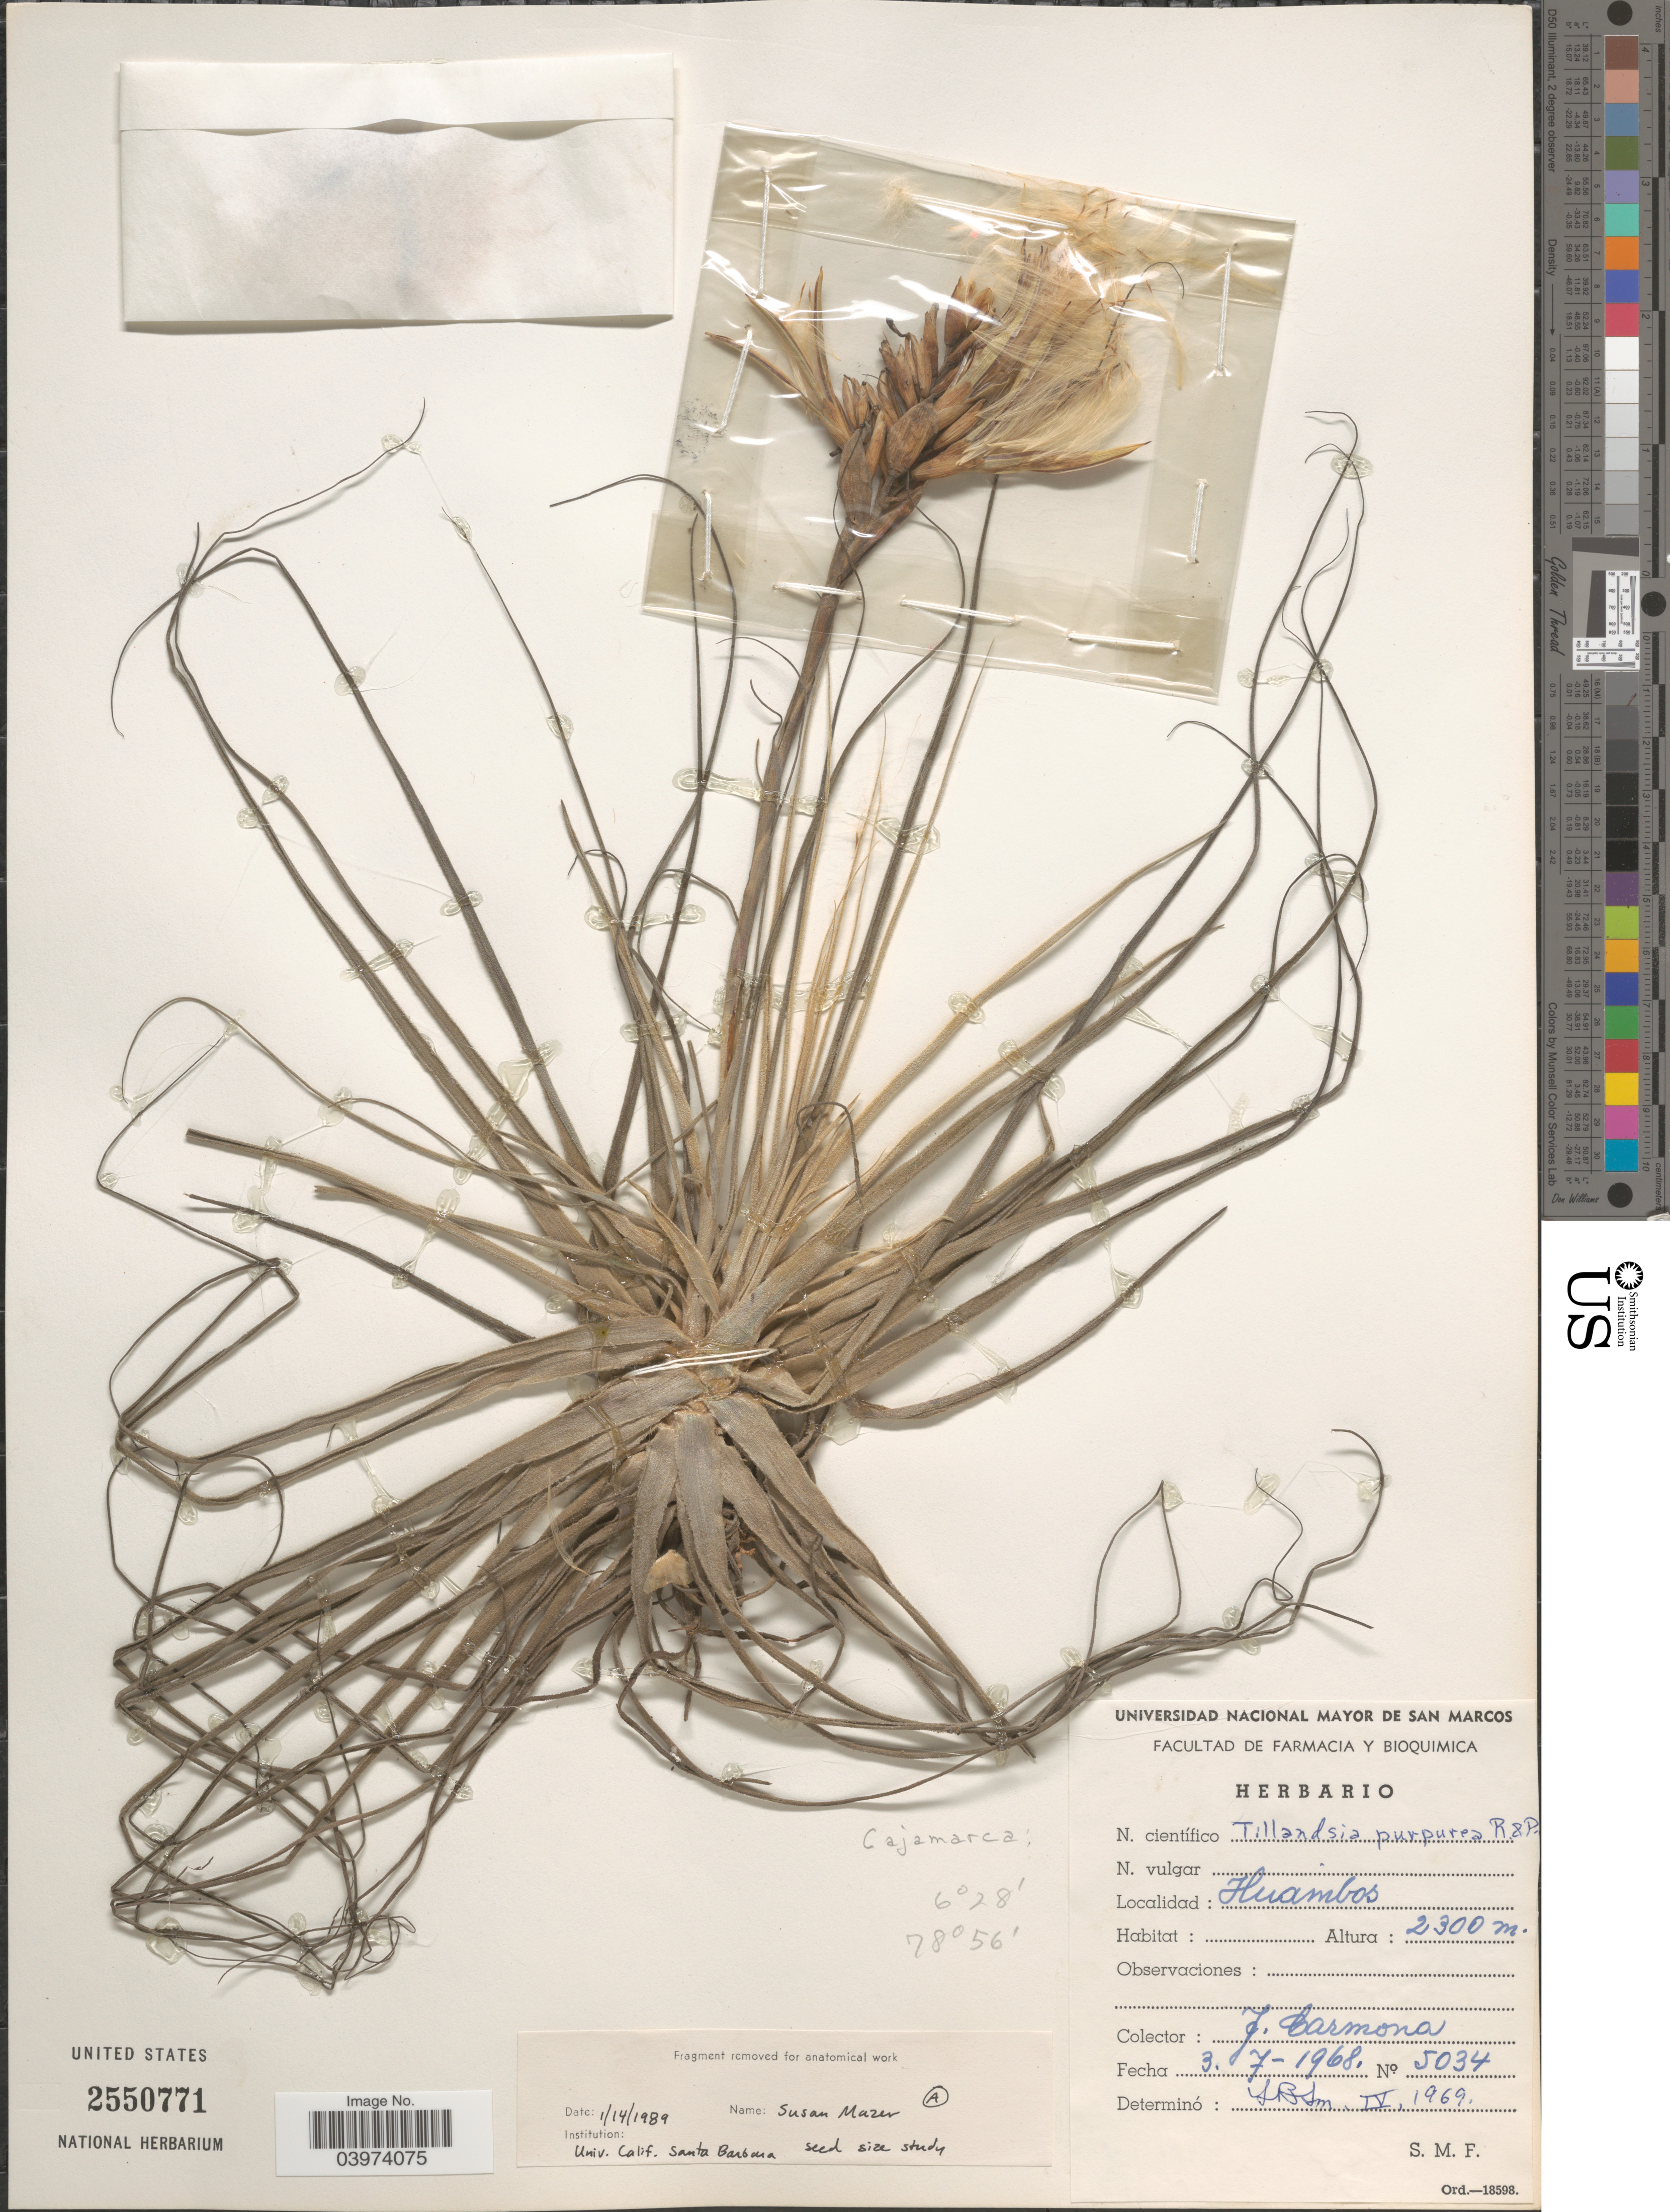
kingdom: Plantae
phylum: Tracheophyta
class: Liliopsida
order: Poales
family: Bromeliaceae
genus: Tillandsia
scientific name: Tillandsia purpurea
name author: Ruiz & Pav.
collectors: F. Carmona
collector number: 5034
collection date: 1968-07-03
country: Peru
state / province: Cajamarca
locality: Huambos.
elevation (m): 2300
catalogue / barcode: US 2550771